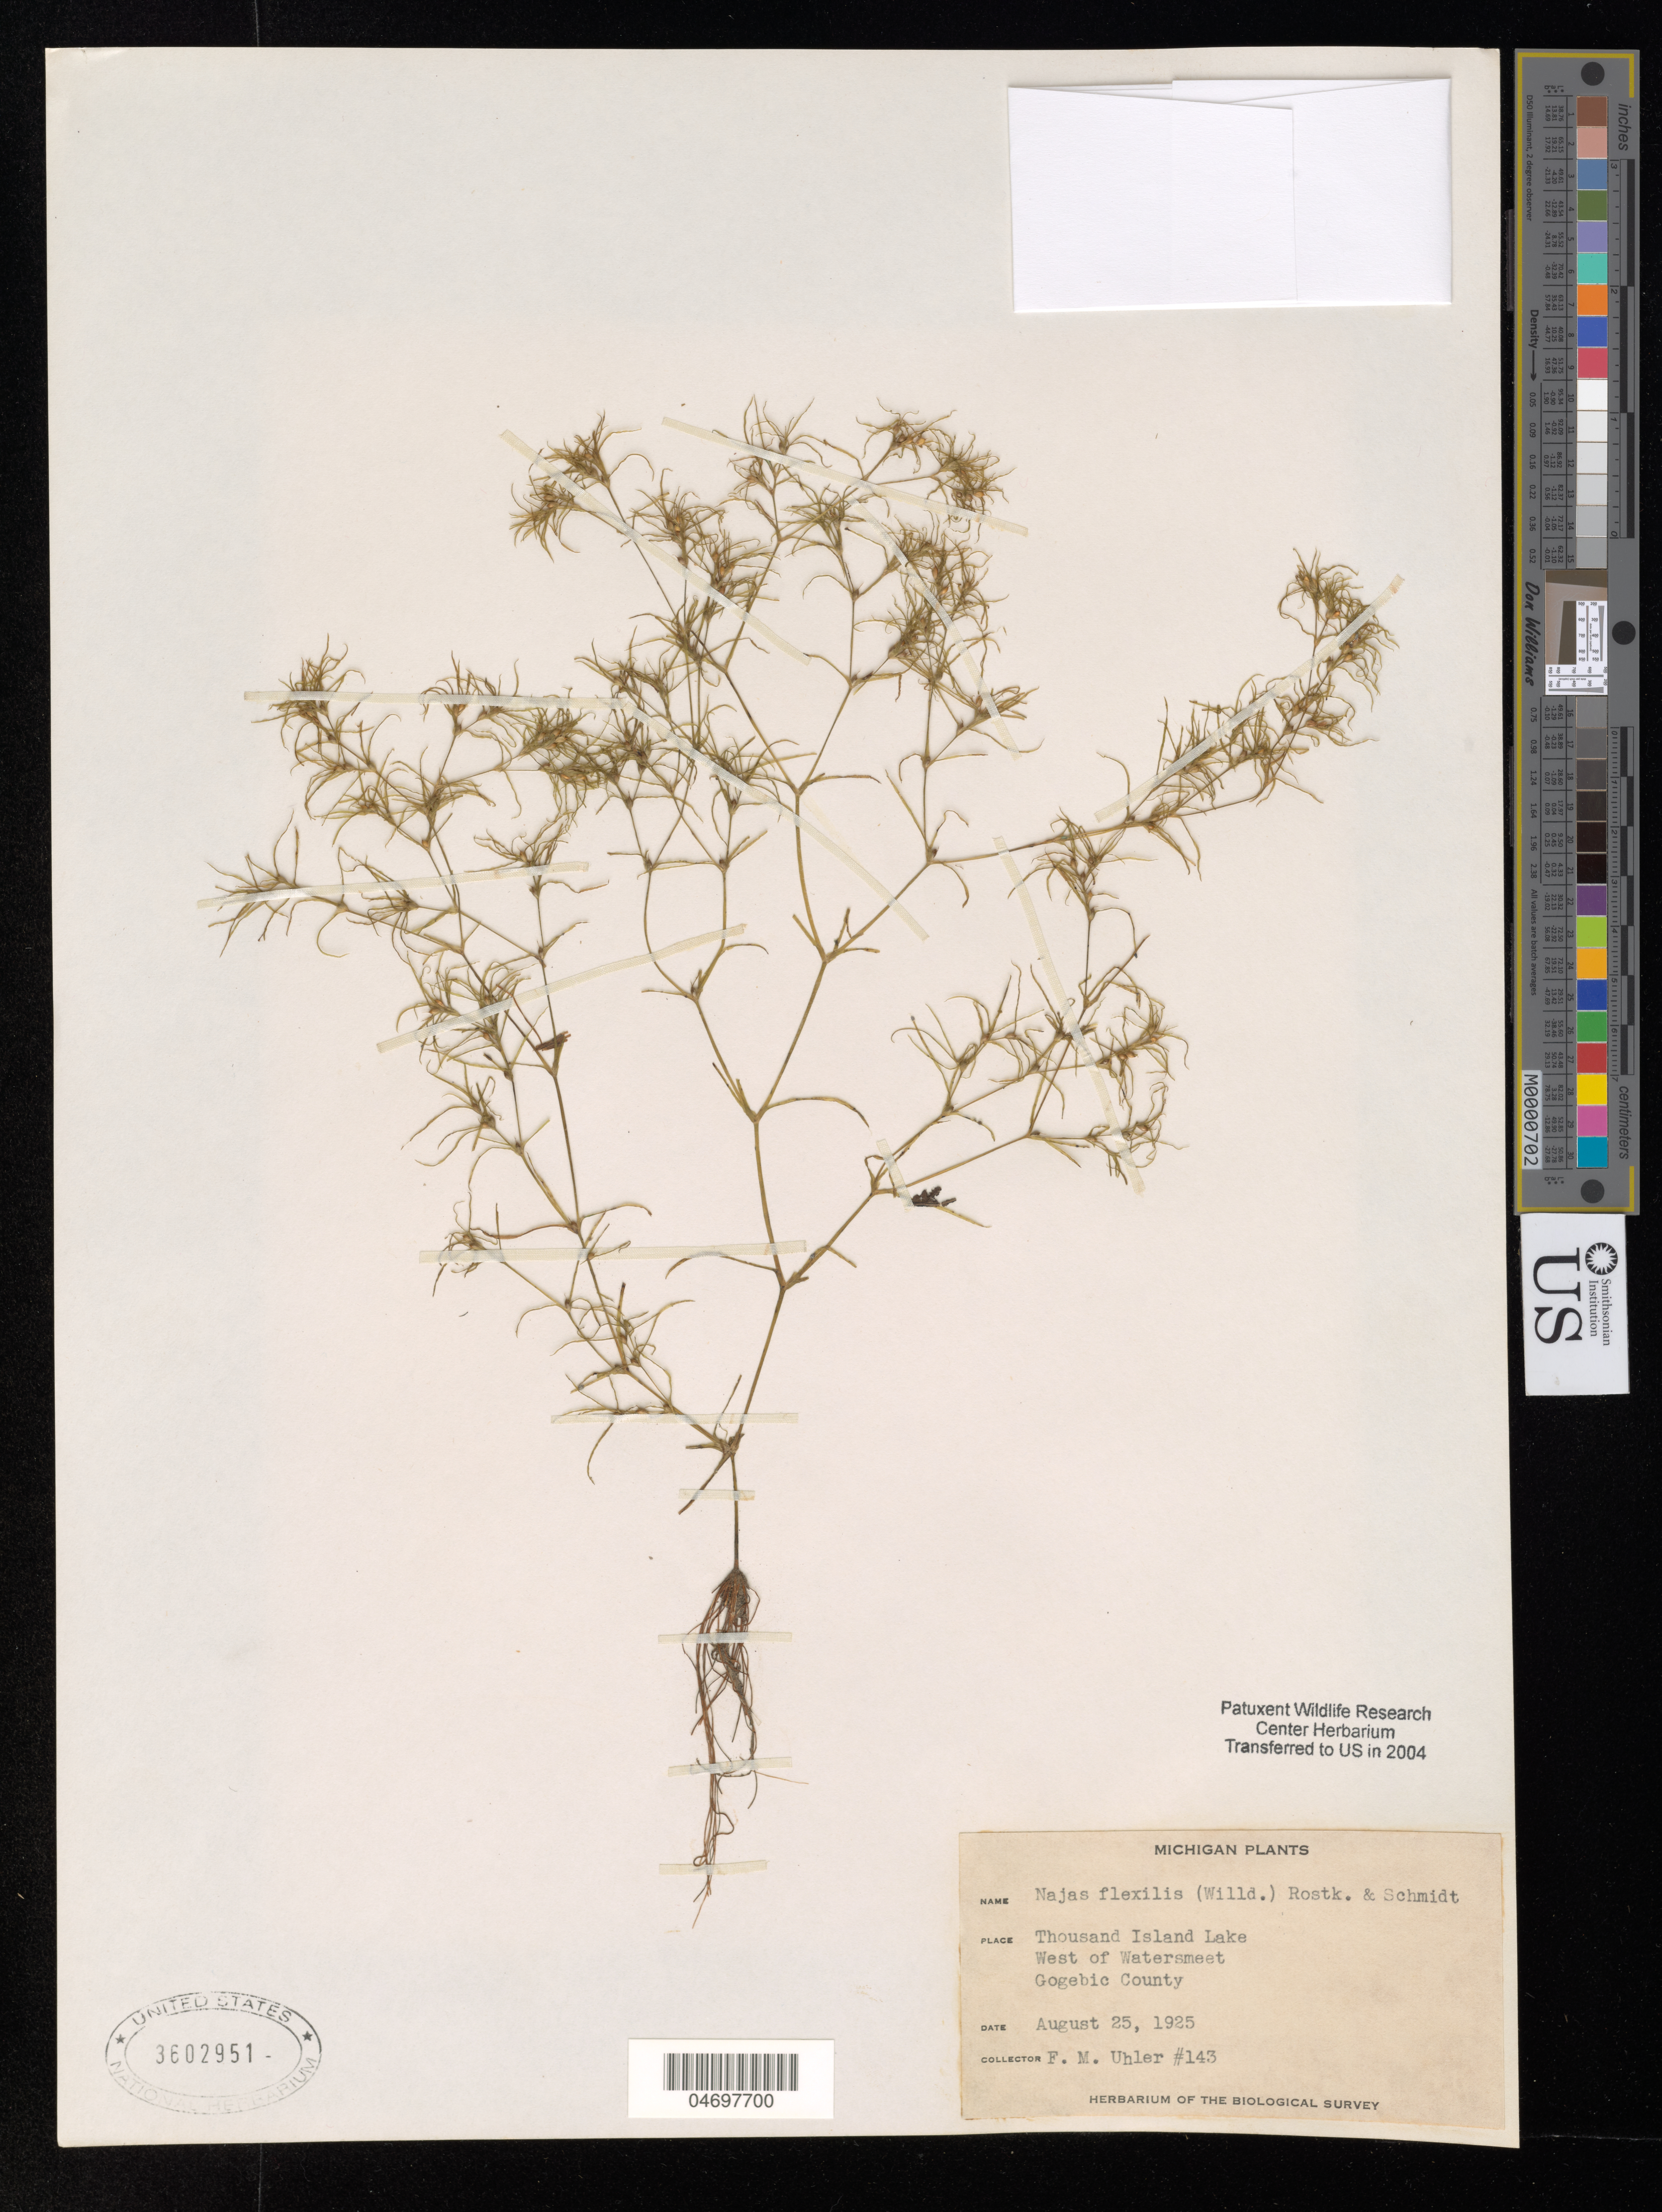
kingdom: Plantae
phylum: Tracheophyta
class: Liliopsida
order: Alismatales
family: Hydrocharitaceae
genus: Najas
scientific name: Najas flexilis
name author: (Willd.) Rostk. & Schmidt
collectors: F. Uhler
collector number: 143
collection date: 1925-08-25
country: United States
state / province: Michigan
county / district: Gogebic County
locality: W of Watersmeet, Thousand Island Lake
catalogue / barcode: US 3602951